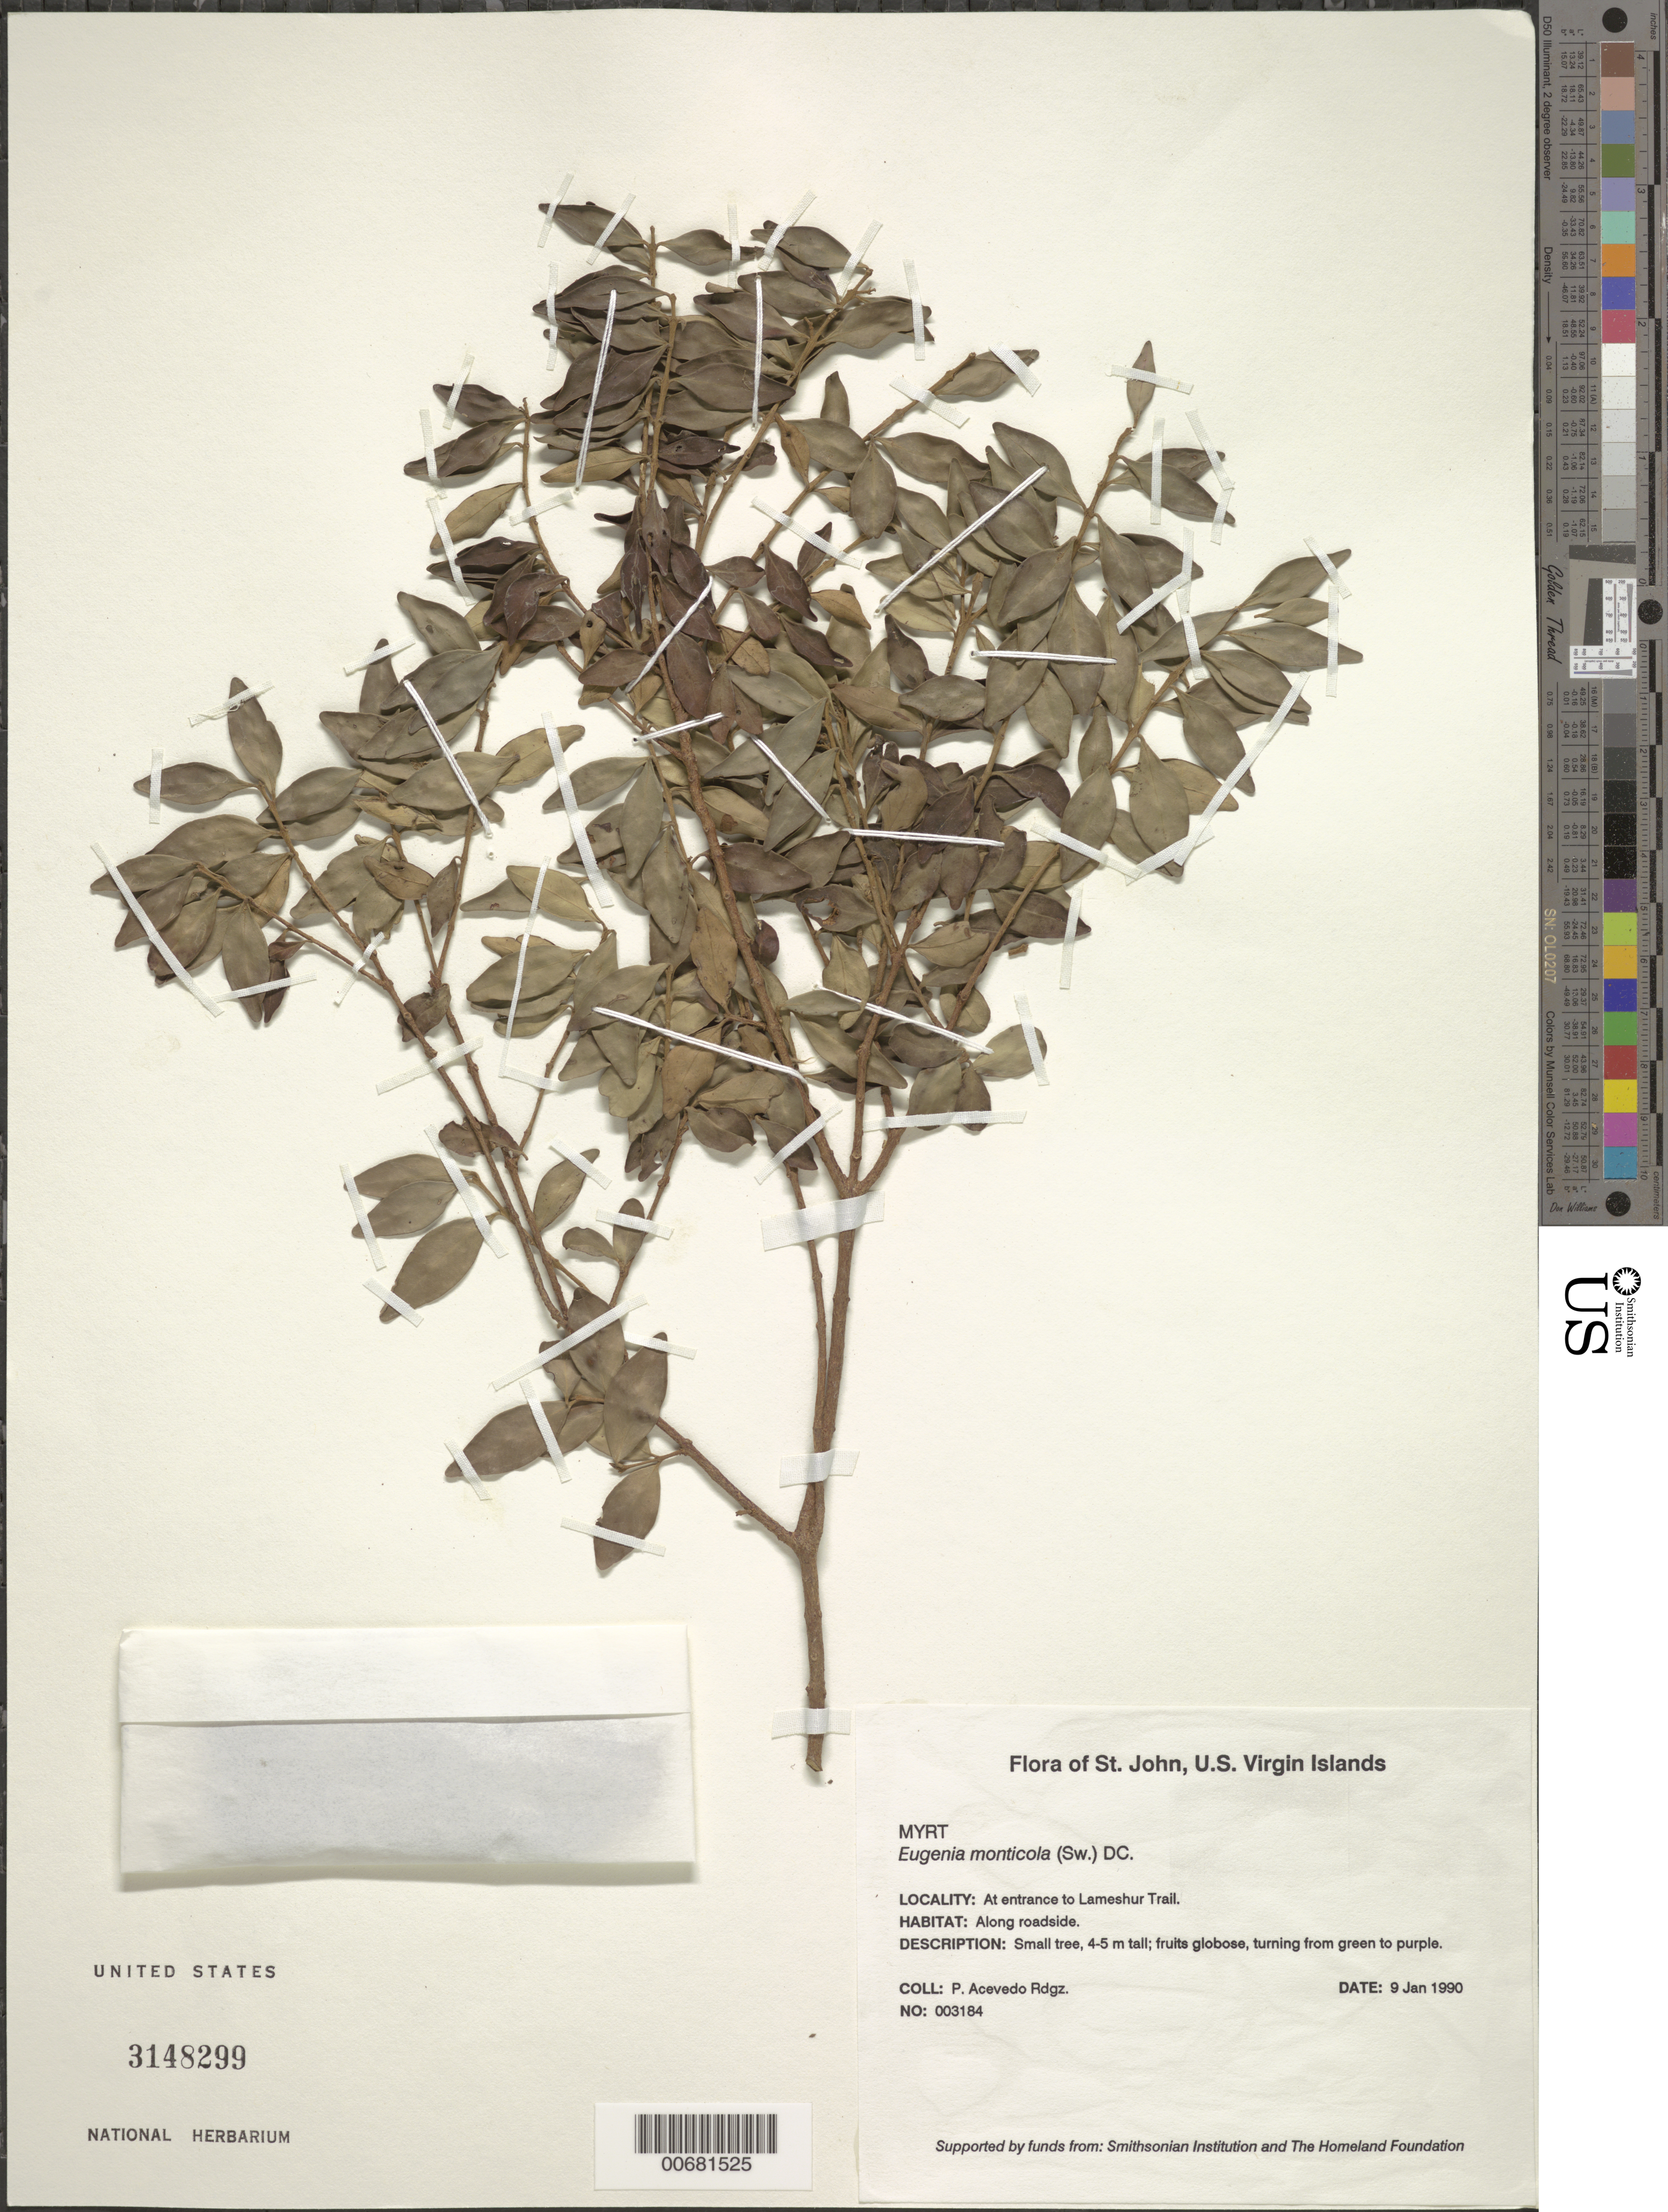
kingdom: Plantae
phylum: Tracheophyta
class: Magnoliopsida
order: Myrtales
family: Myrtaceae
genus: Eugenia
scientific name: Eugenia monticola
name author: (Sw.) DC.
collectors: P. Acevedo-Rodr.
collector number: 3184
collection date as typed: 09 Jan 1990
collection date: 1990-01-09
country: U.S. Virgin Islands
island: St. John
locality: Coral Bay Quarter; at entrance to Lameshur Trail.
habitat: Along roadside.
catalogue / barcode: US 3148299